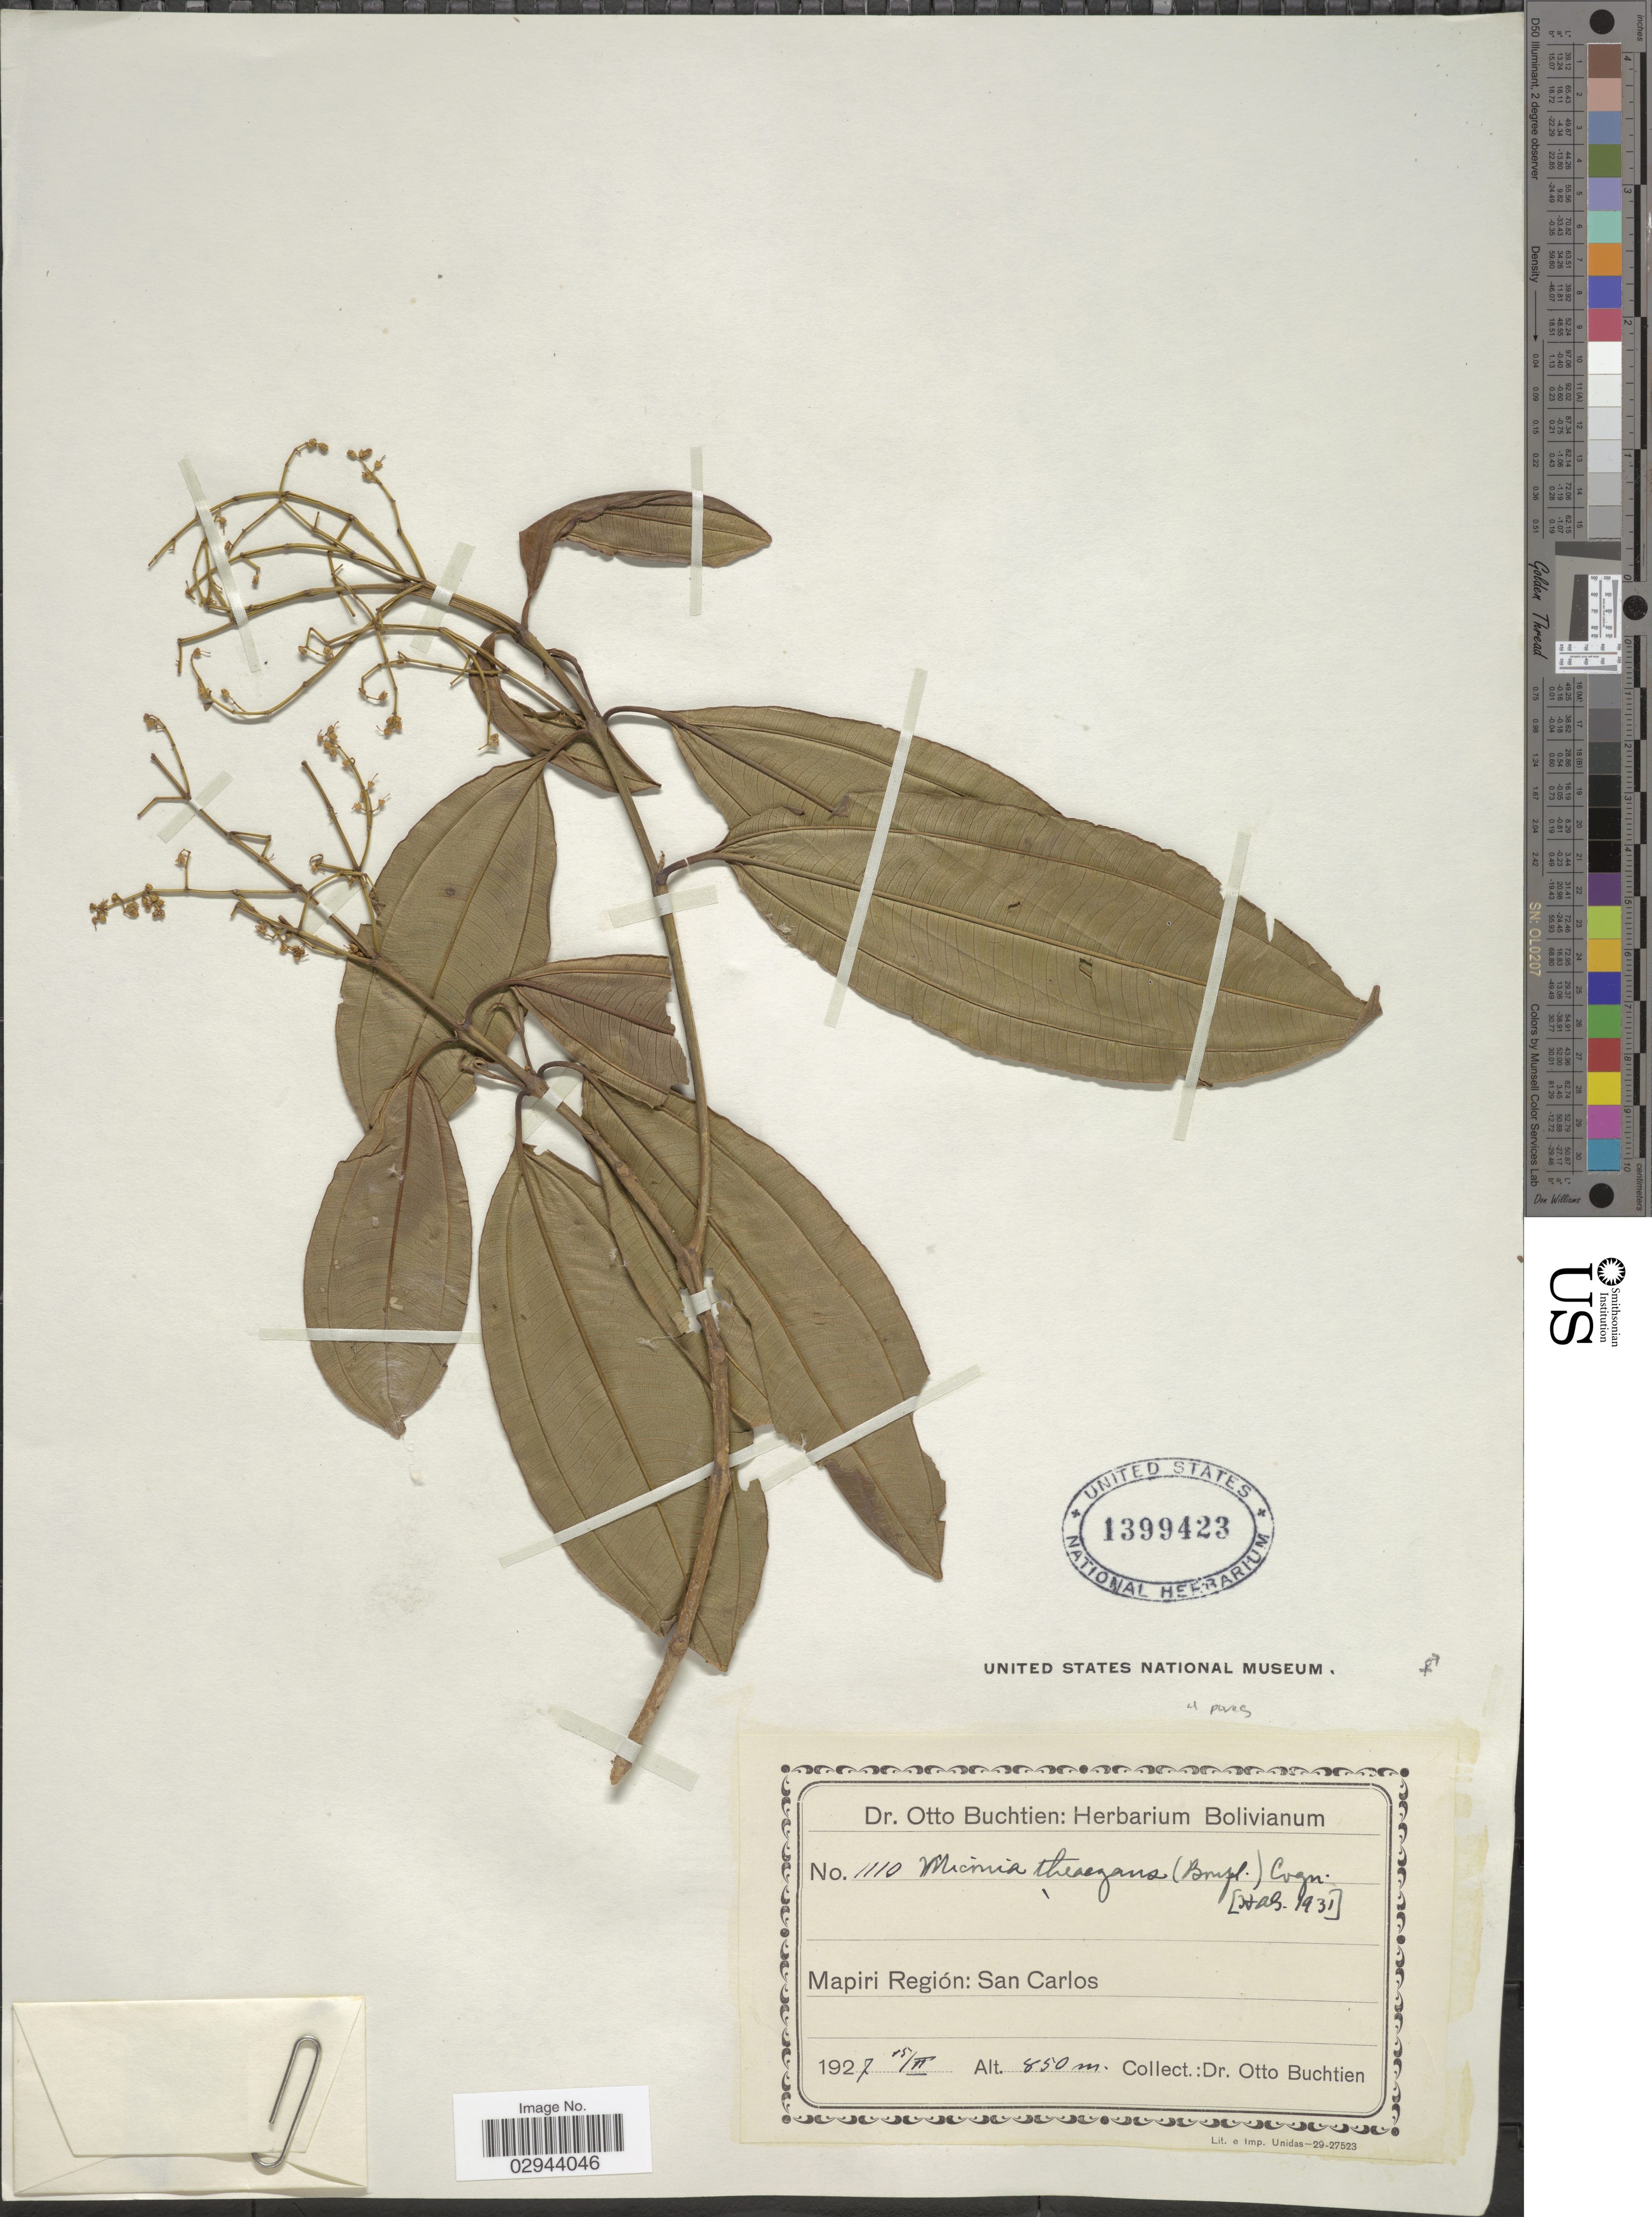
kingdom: Plantae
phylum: Tracheophyta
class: Magnoliopsida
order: Myrtales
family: Melastomataceae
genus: Miconia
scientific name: Miconia theizans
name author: (Bonpl.) Cogn.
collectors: O. Buchtien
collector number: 1110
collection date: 1927-02-15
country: Bolivia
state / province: La Paz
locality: Mapiri Región, San Carlos.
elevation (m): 850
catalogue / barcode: US 1399423